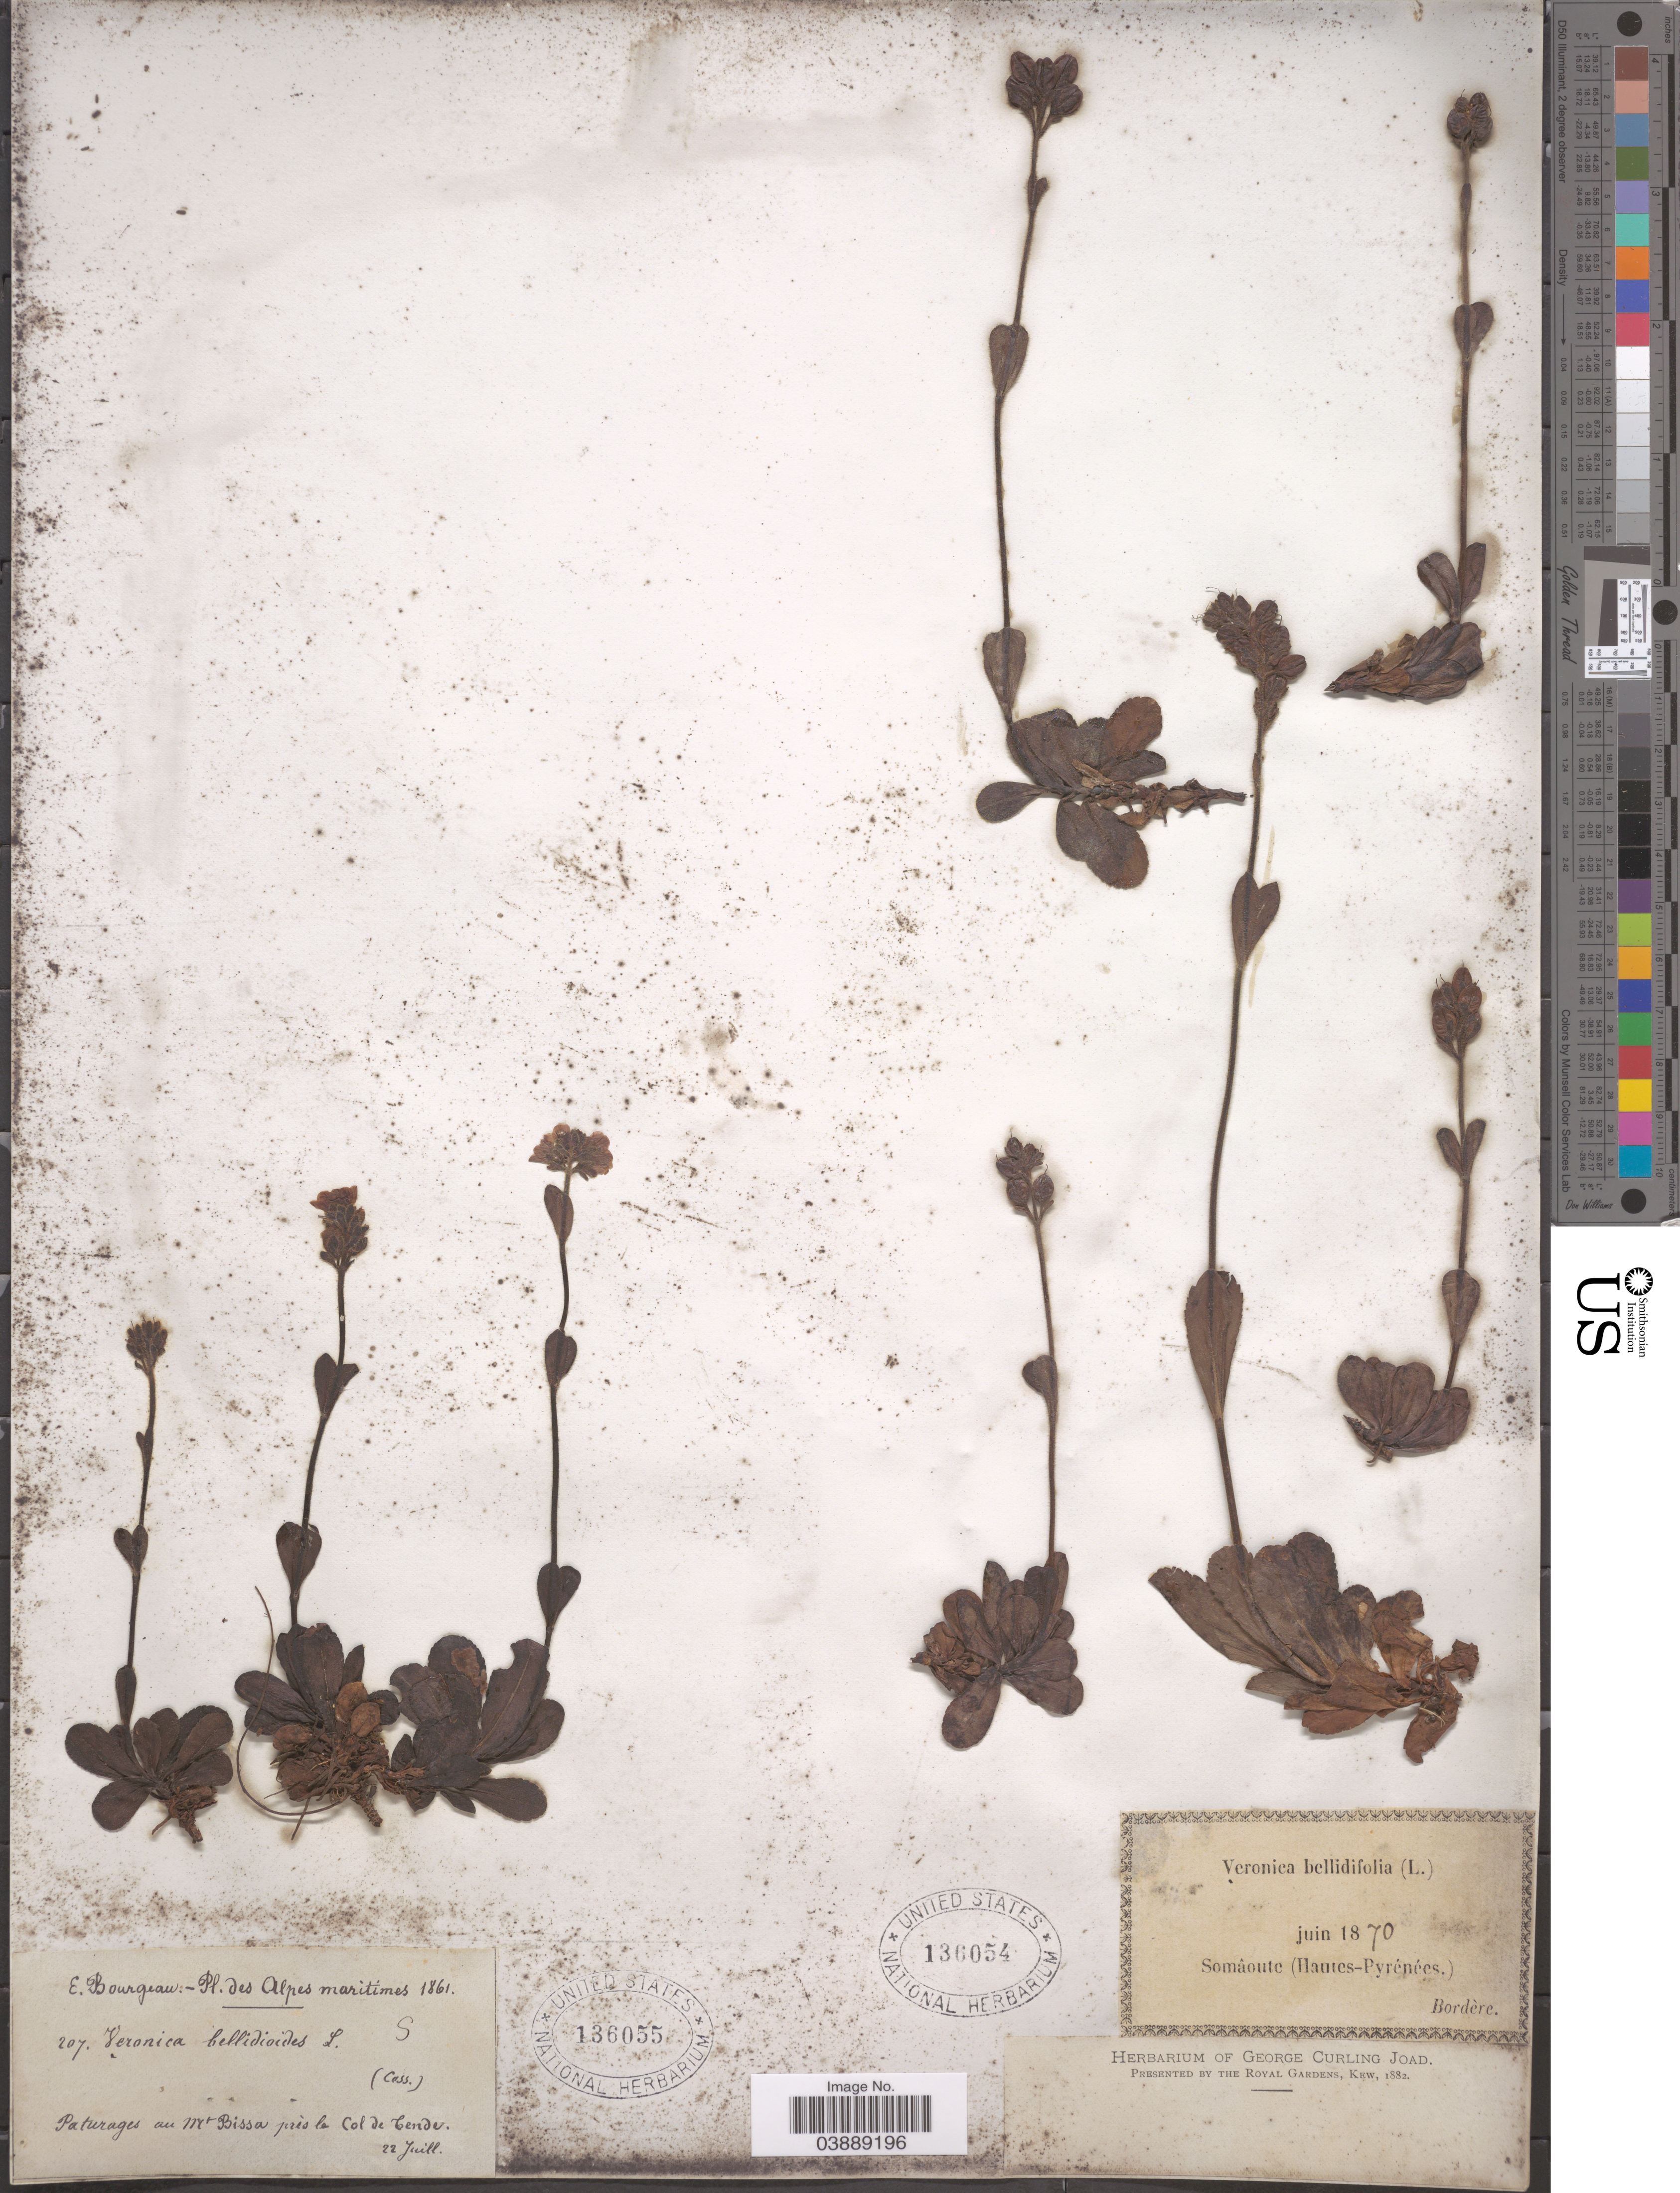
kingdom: Plantae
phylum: Tracheophyta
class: Magnoliopsida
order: Lamiales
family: Plantaginaceae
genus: Veronica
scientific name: Veronica bellidioides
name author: L.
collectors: E. Bourgeau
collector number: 207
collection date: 1861-07-22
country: France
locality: Alpes maritimes. Paturages au Mt Bissa près le col de Tende.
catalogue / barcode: US 136055-2